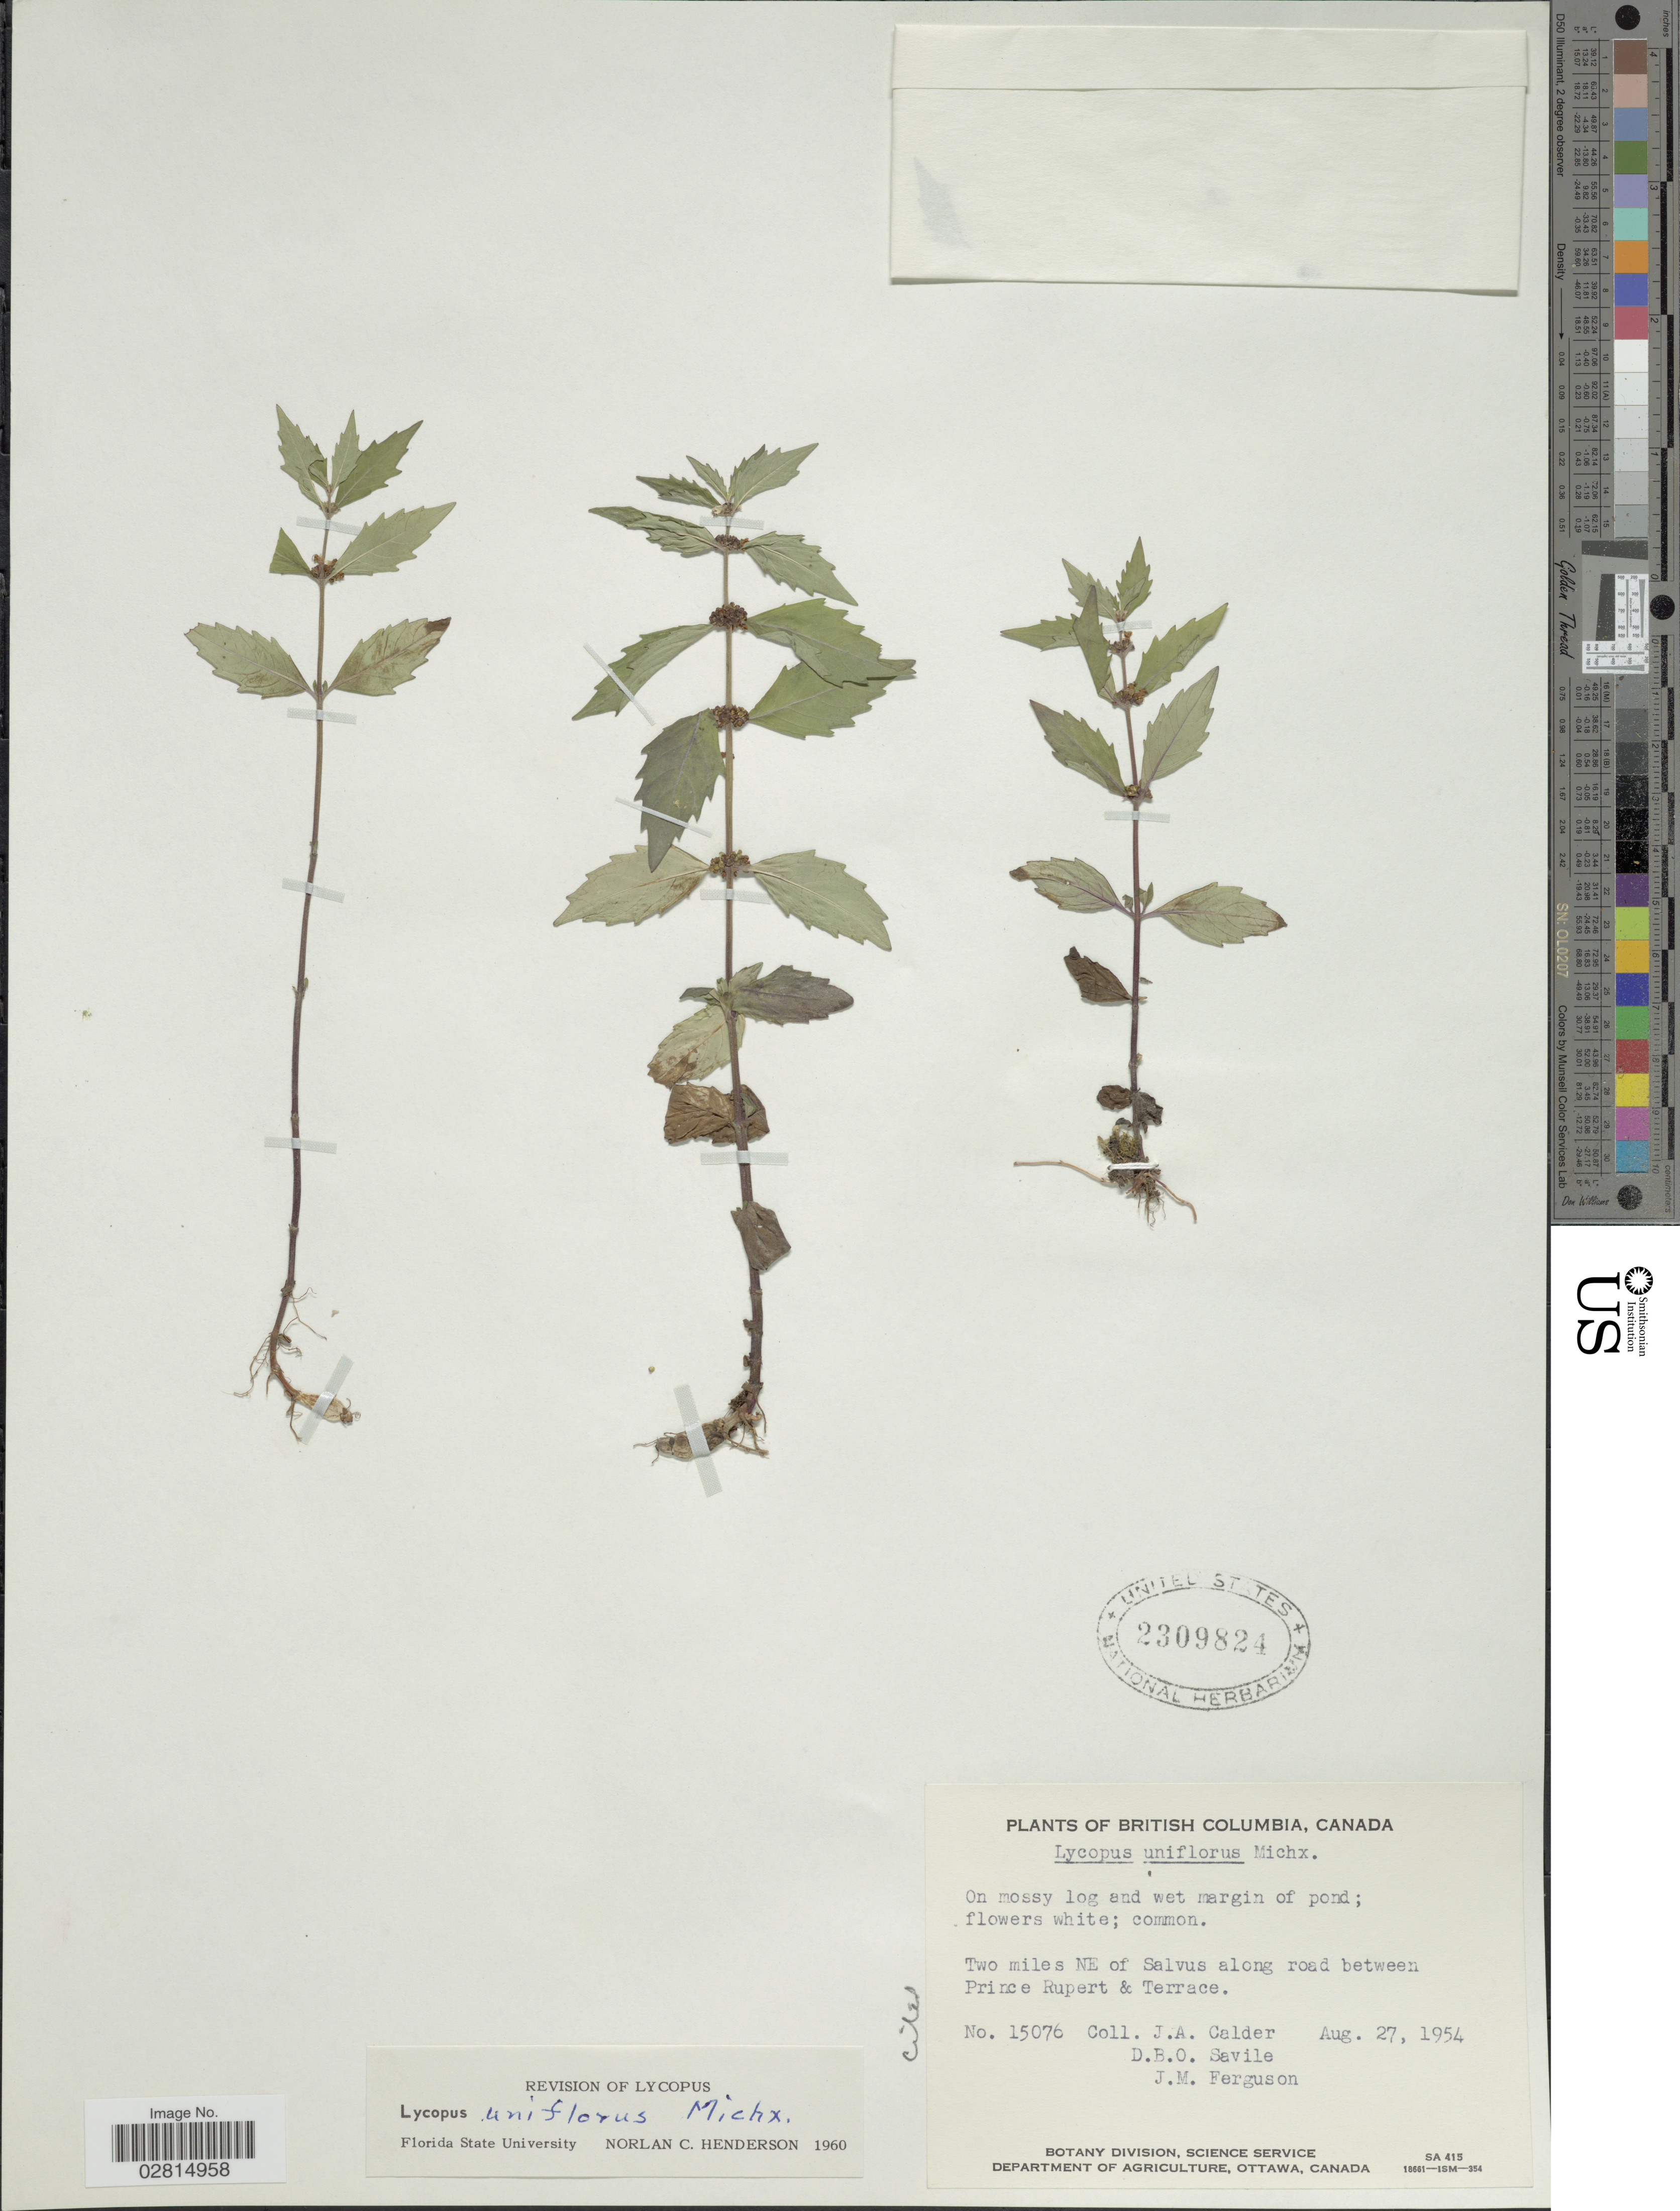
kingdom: Plantae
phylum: Tracheophyta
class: Magnoliopsida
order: Lamiales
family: Lamiaceae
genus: Lycopus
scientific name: Lycopus uniflorus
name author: Michx.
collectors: J. A. Calder, D. Savile & J. M. Ferguson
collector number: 15076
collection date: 1954-08-27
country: Canada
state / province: British Columbia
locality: Two miles NE of Salvus along road between Prince Rupert & Terrace.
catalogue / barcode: US 2309824